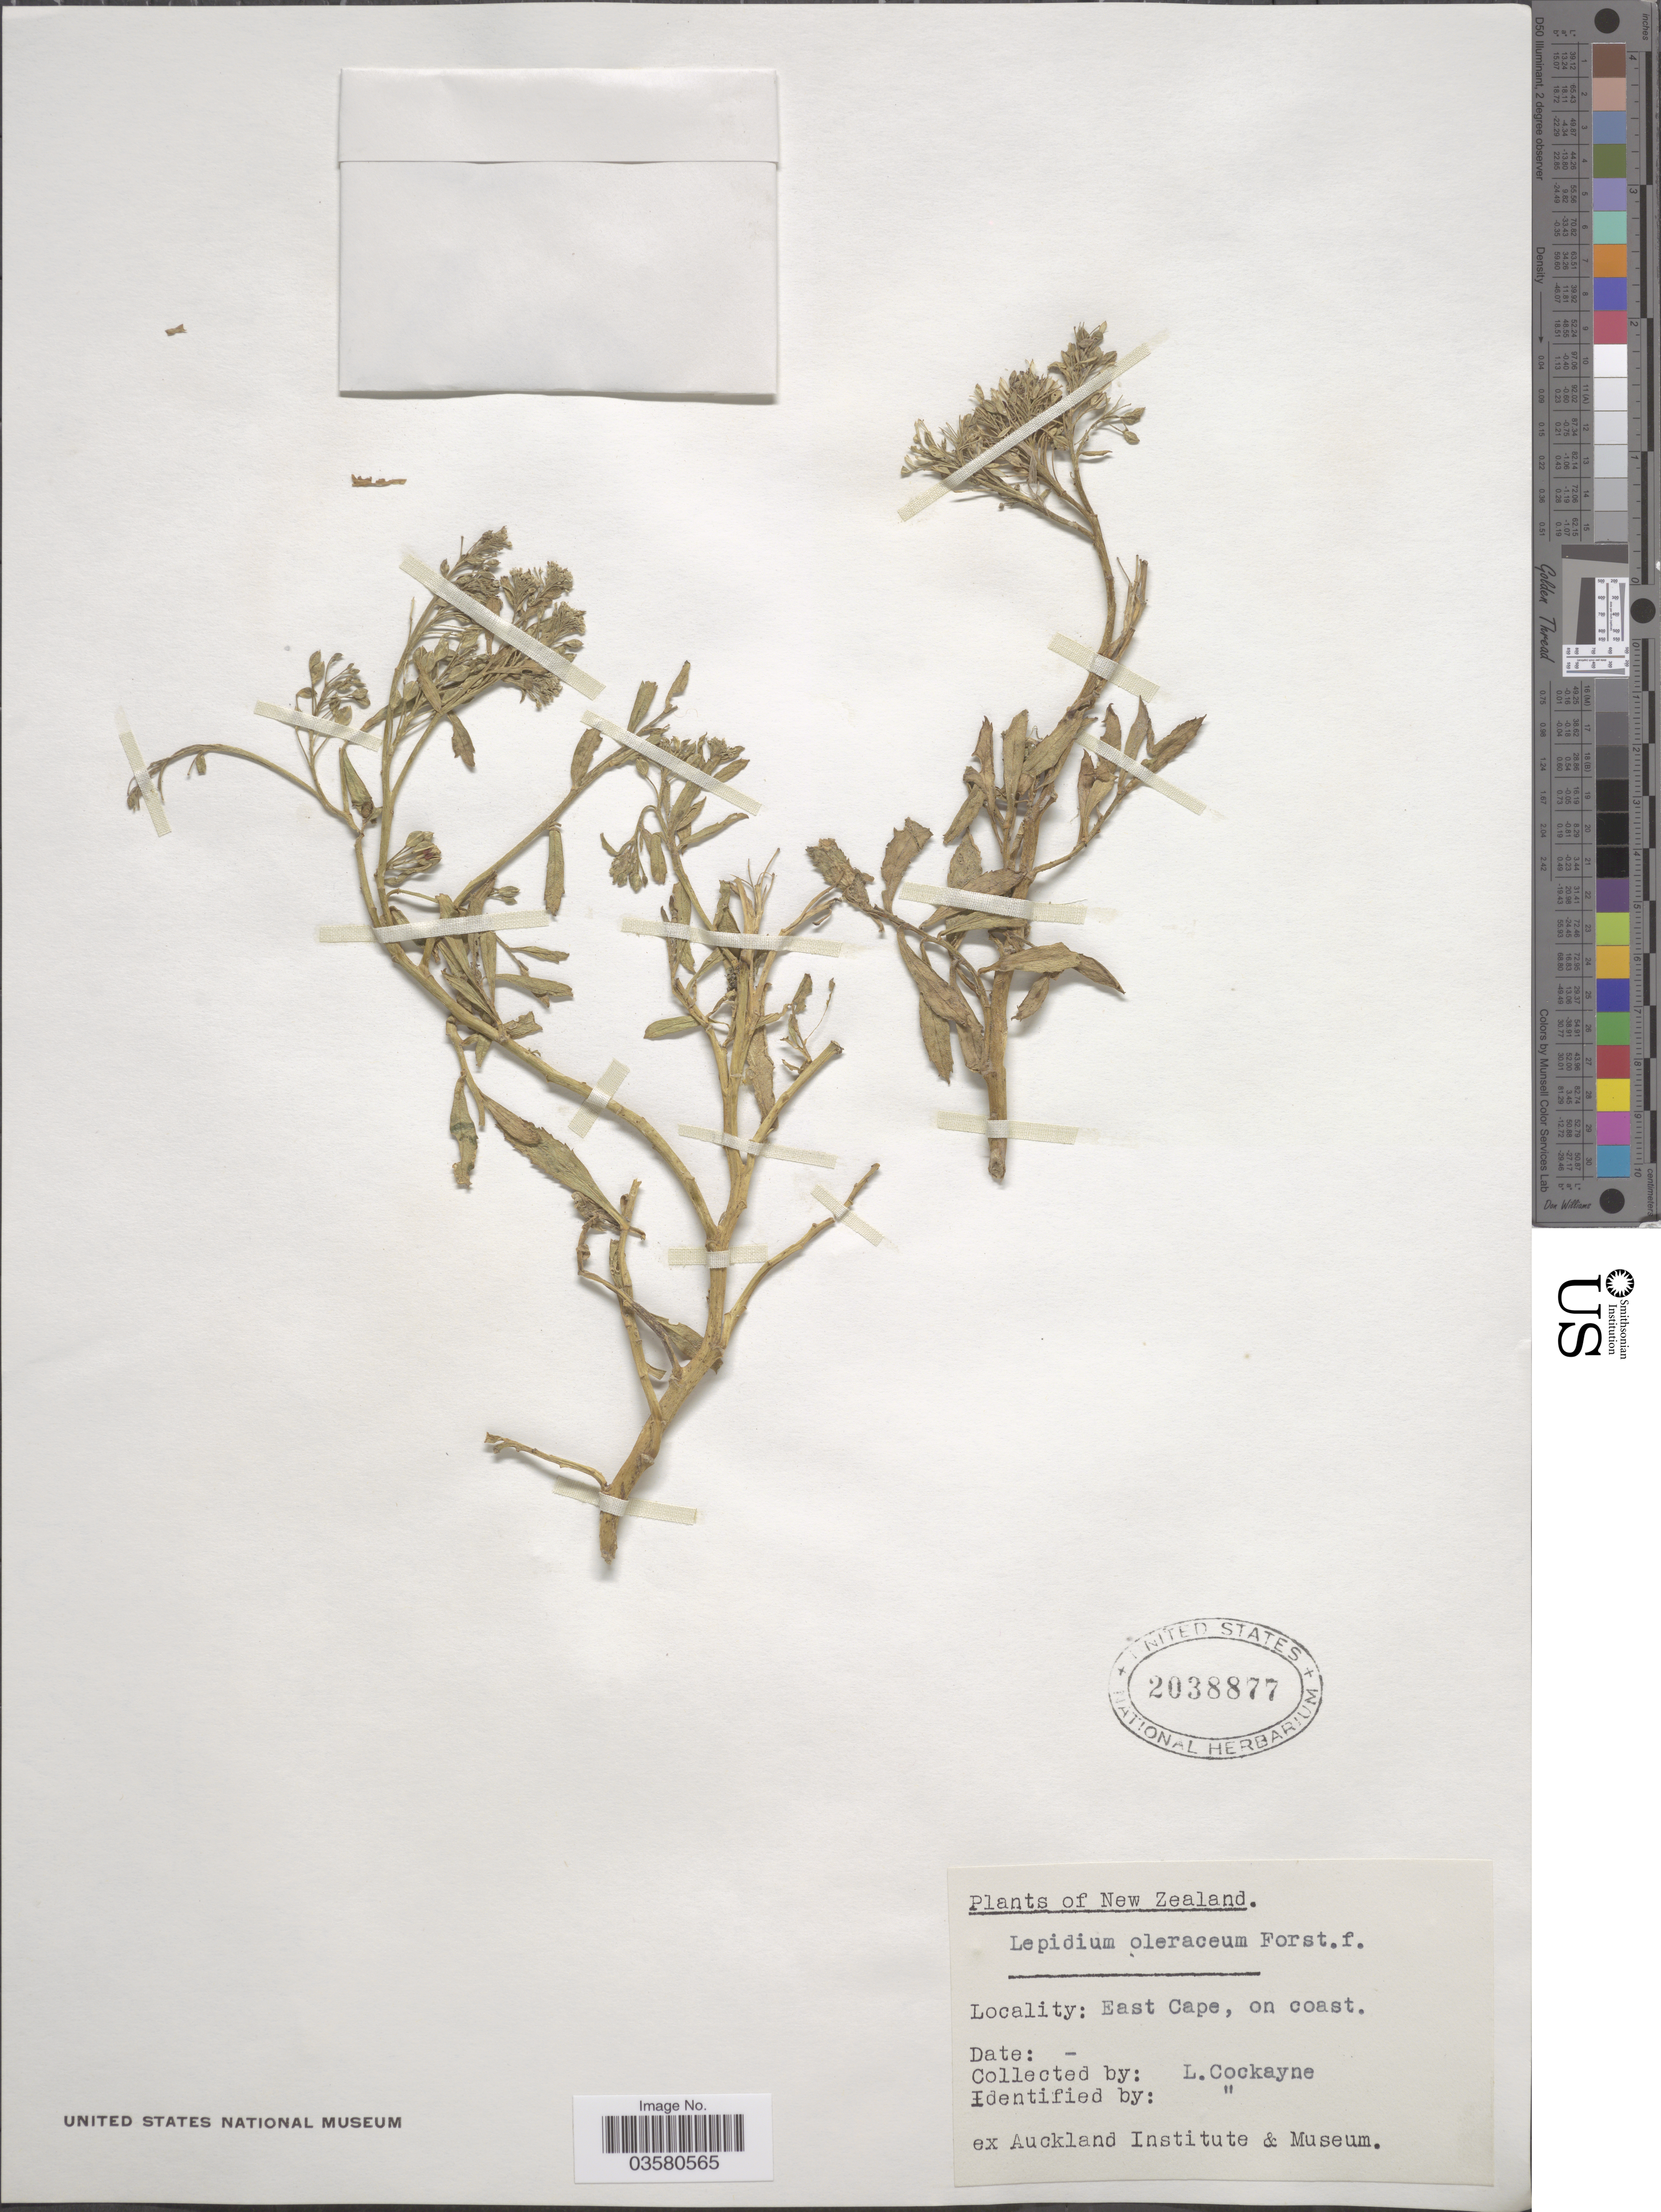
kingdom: Plantae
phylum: Tracheophyta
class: Magnoliopsida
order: Brassicales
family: Brassicaceae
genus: Lepidium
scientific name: Lepidium oleraceum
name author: Sparrm.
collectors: L. Cockayne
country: New Zealand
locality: East Cape, on coast.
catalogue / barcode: US 2038877